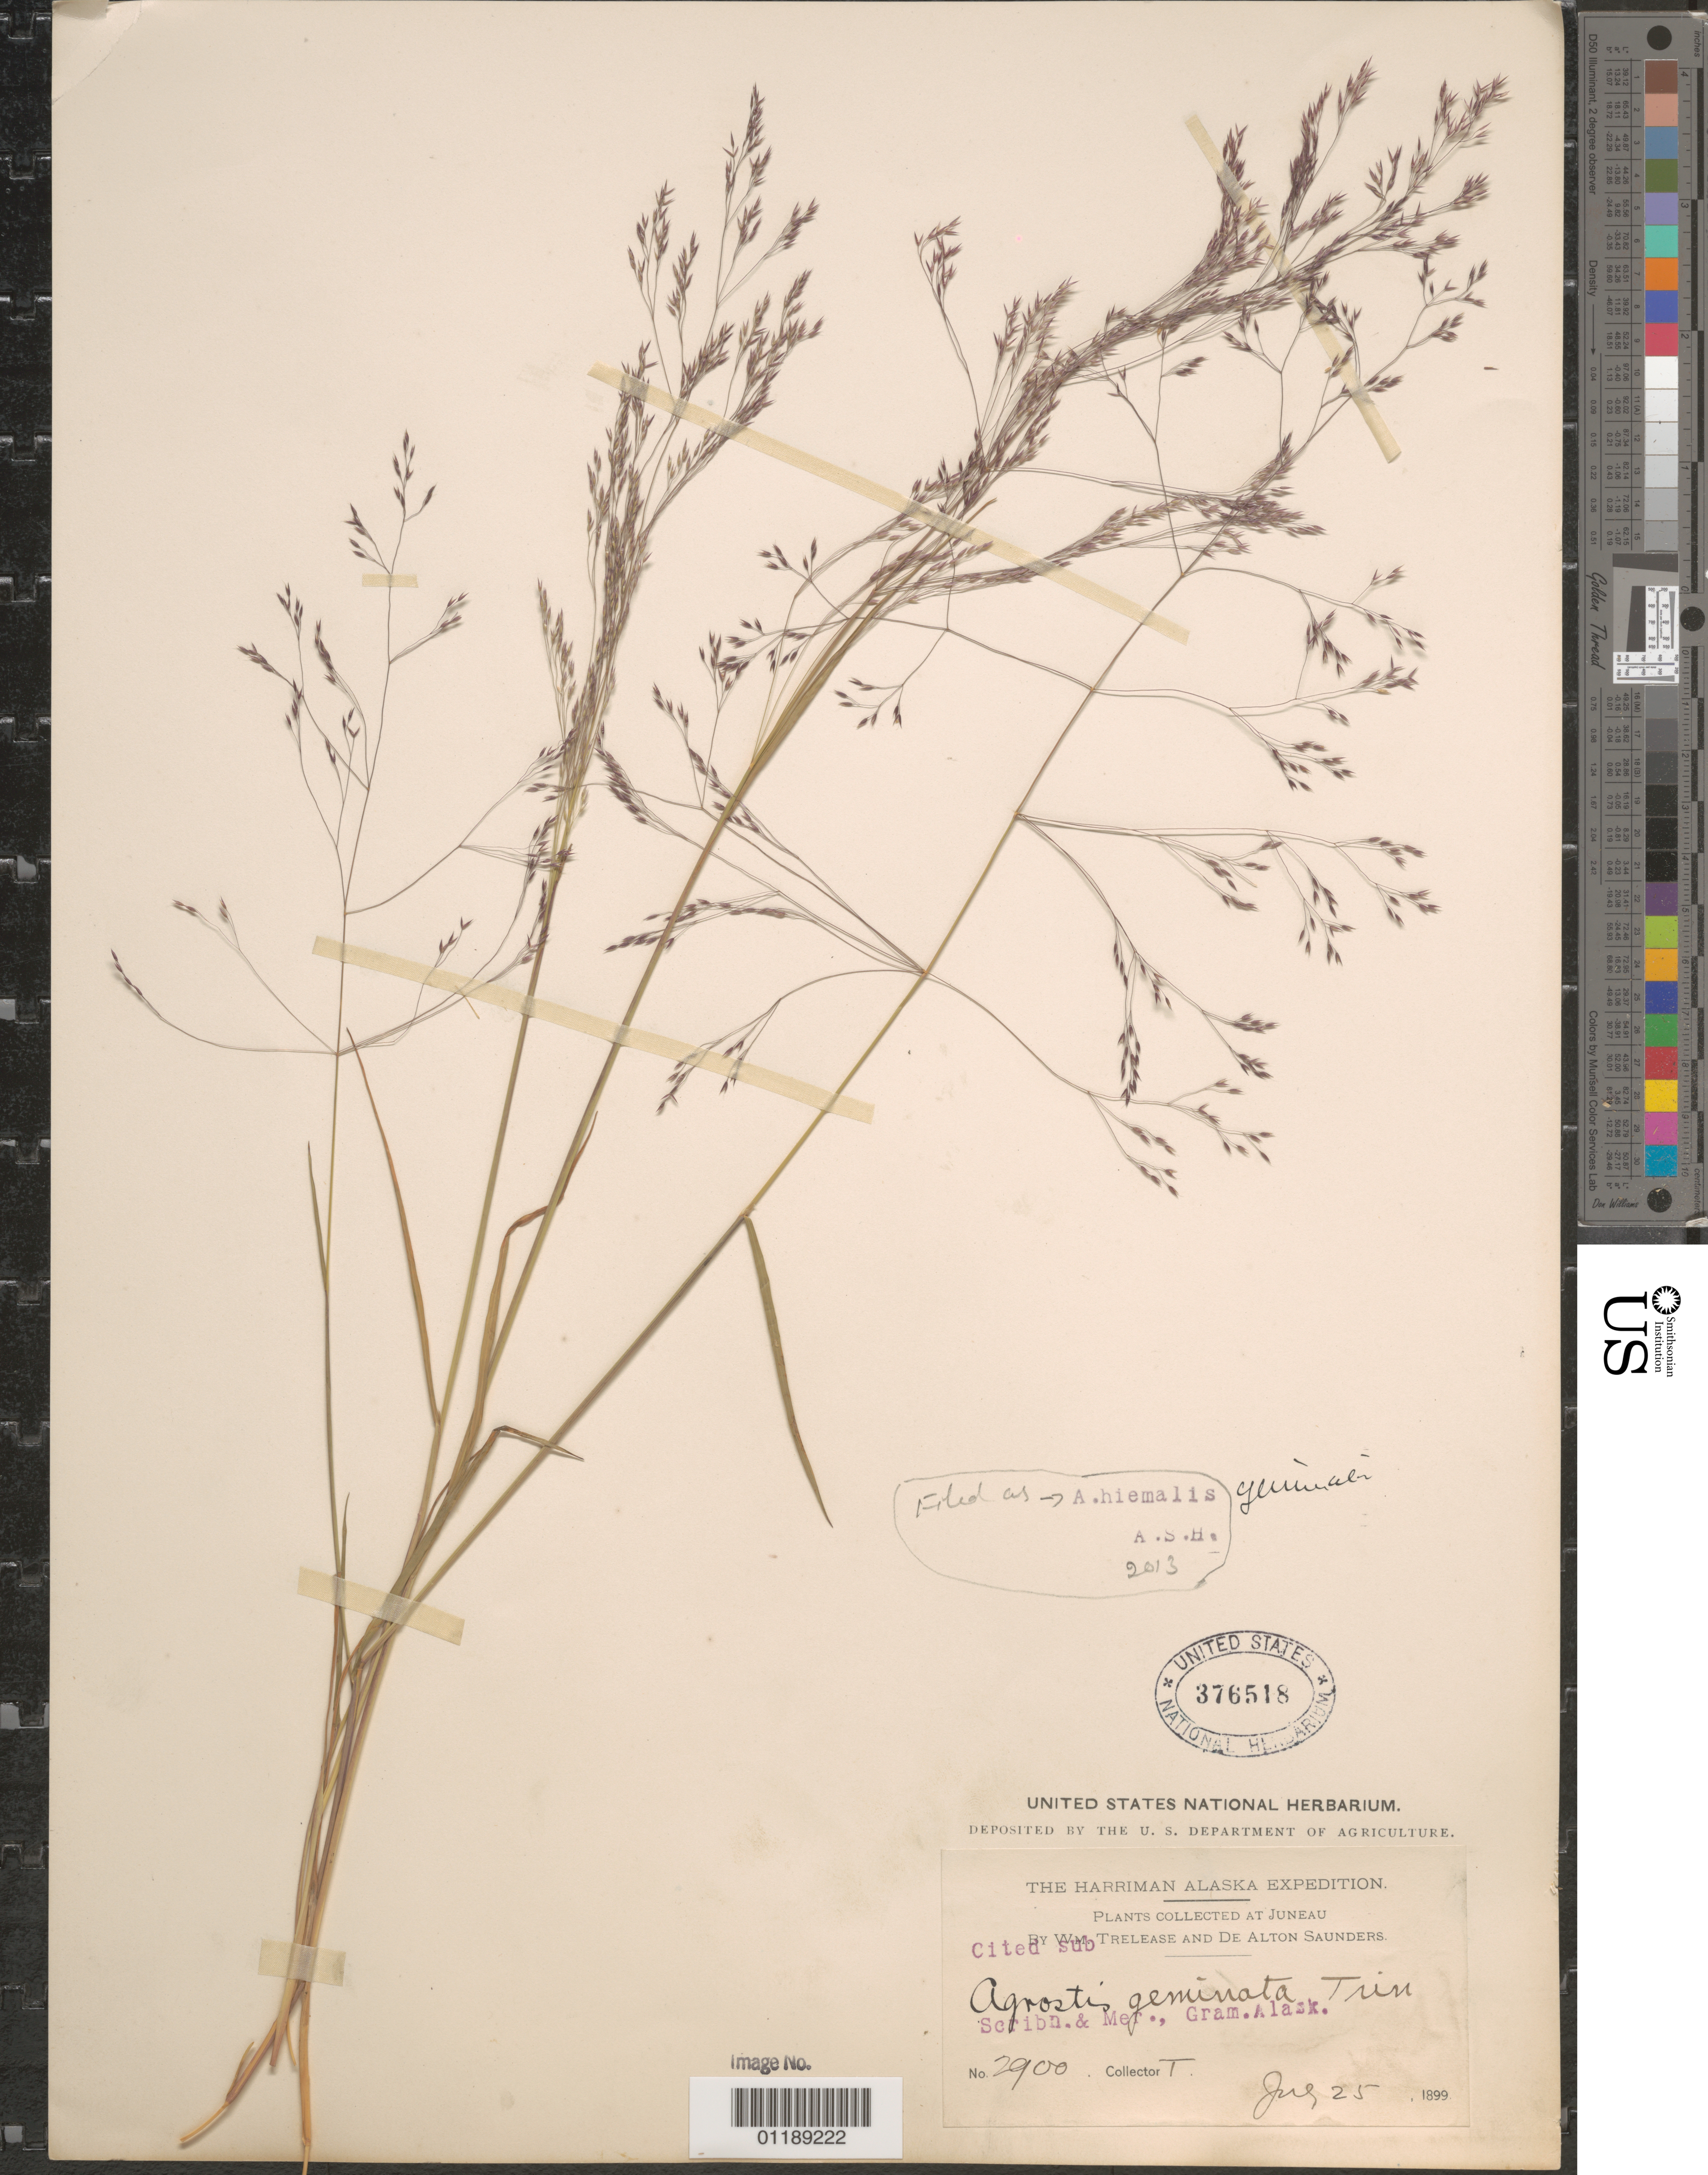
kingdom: Plantae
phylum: Tracheophyta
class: Liliopsida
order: Poales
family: Poaceae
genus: Agrostis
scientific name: Agrostis hiemalis (Walter) Britton et al., orth. var.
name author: (Walter) Britton et al.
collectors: W. Trelease & D. A. Saunders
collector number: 2900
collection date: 1899-07-25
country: United States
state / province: Alaska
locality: Juneau.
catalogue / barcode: US 376518